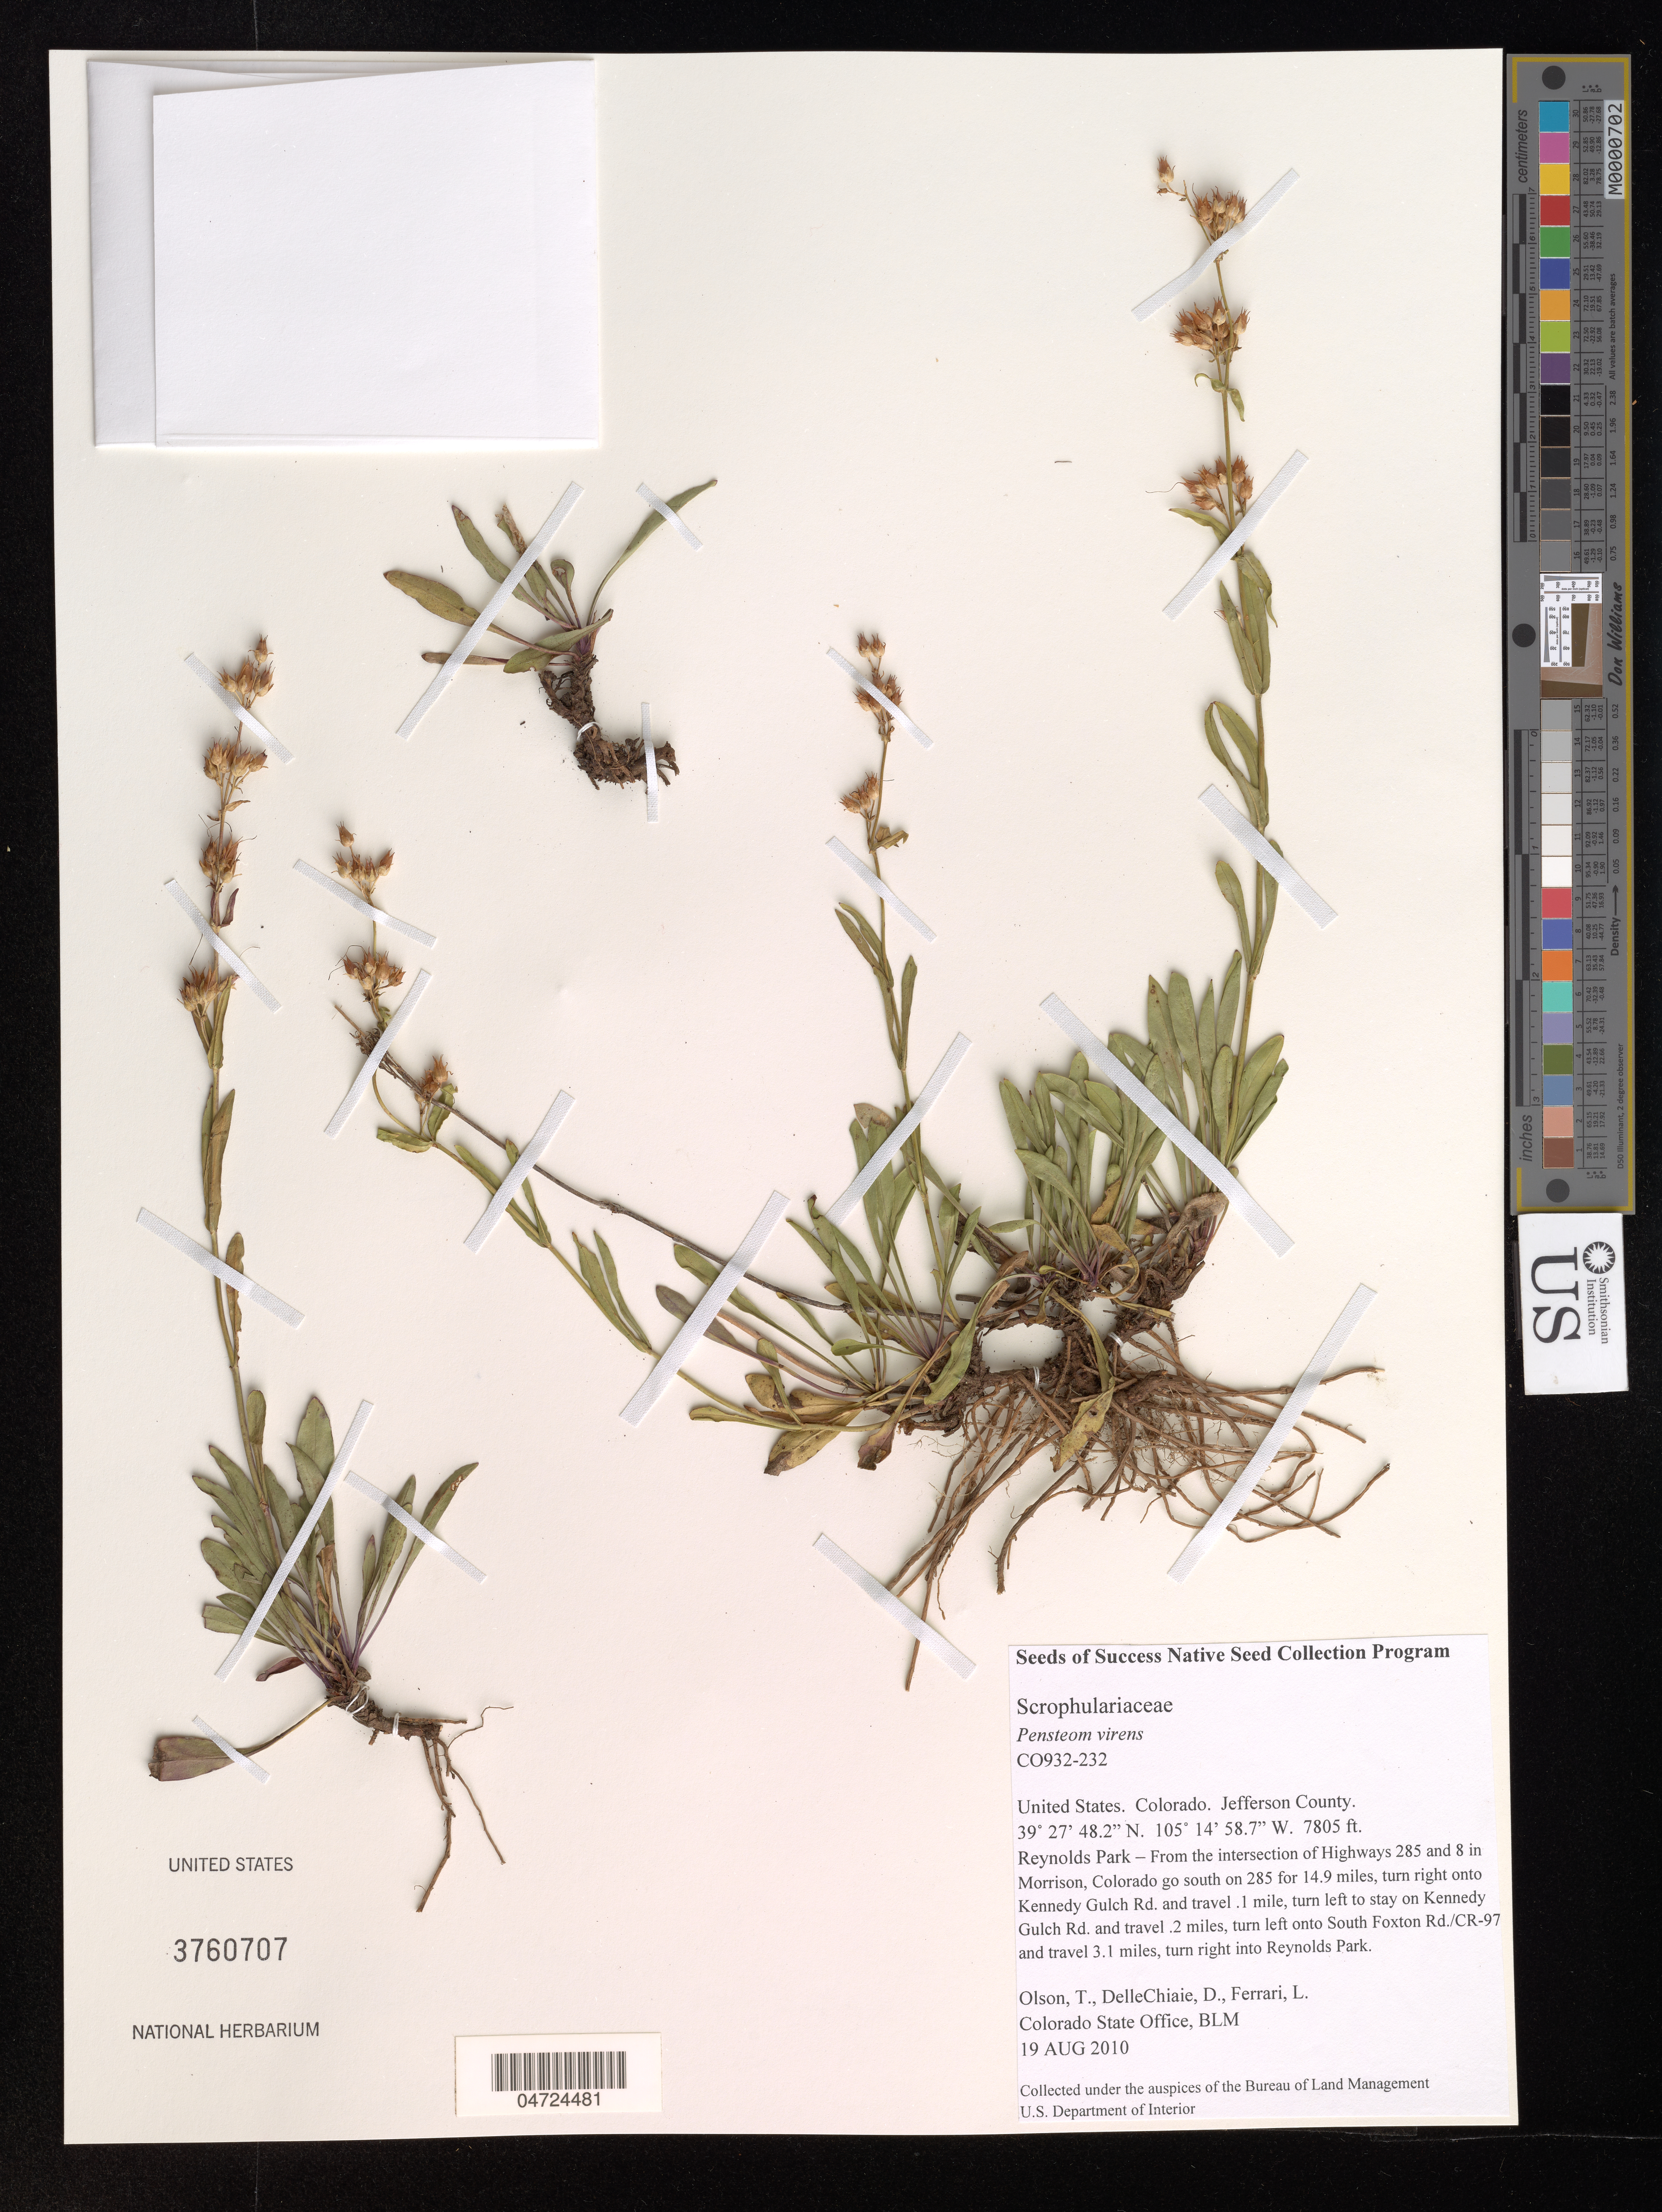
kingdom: Plantae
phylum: Tracheophyta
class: Magnoliopsida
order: Lamiales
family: Plantaginaceae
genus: Penstemon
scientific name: Penstemon virens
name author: Pennell ex Rydb.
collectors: T. Olson, D. DelleChiaie & L. Ferrari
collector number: CO932-232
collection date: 2010-08-19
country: United States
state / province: Colorado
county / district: Jefferson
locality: Jefferson County. Reynolds Park - From the intersection of Highways 285 and 8 in Morrison, Colorado go south on 285 for 14.9 miles, turn right onto Kennedy Gulch Rd. and travel .1 mile, turn left to stay on Kennedy Gulch Rd. and travel .2 miles, turn left onto South Foxton Rd./CR-97 and travel 3.1 miles, turn right into Reynolds Park.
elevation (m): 2379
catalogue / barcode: US 3760707